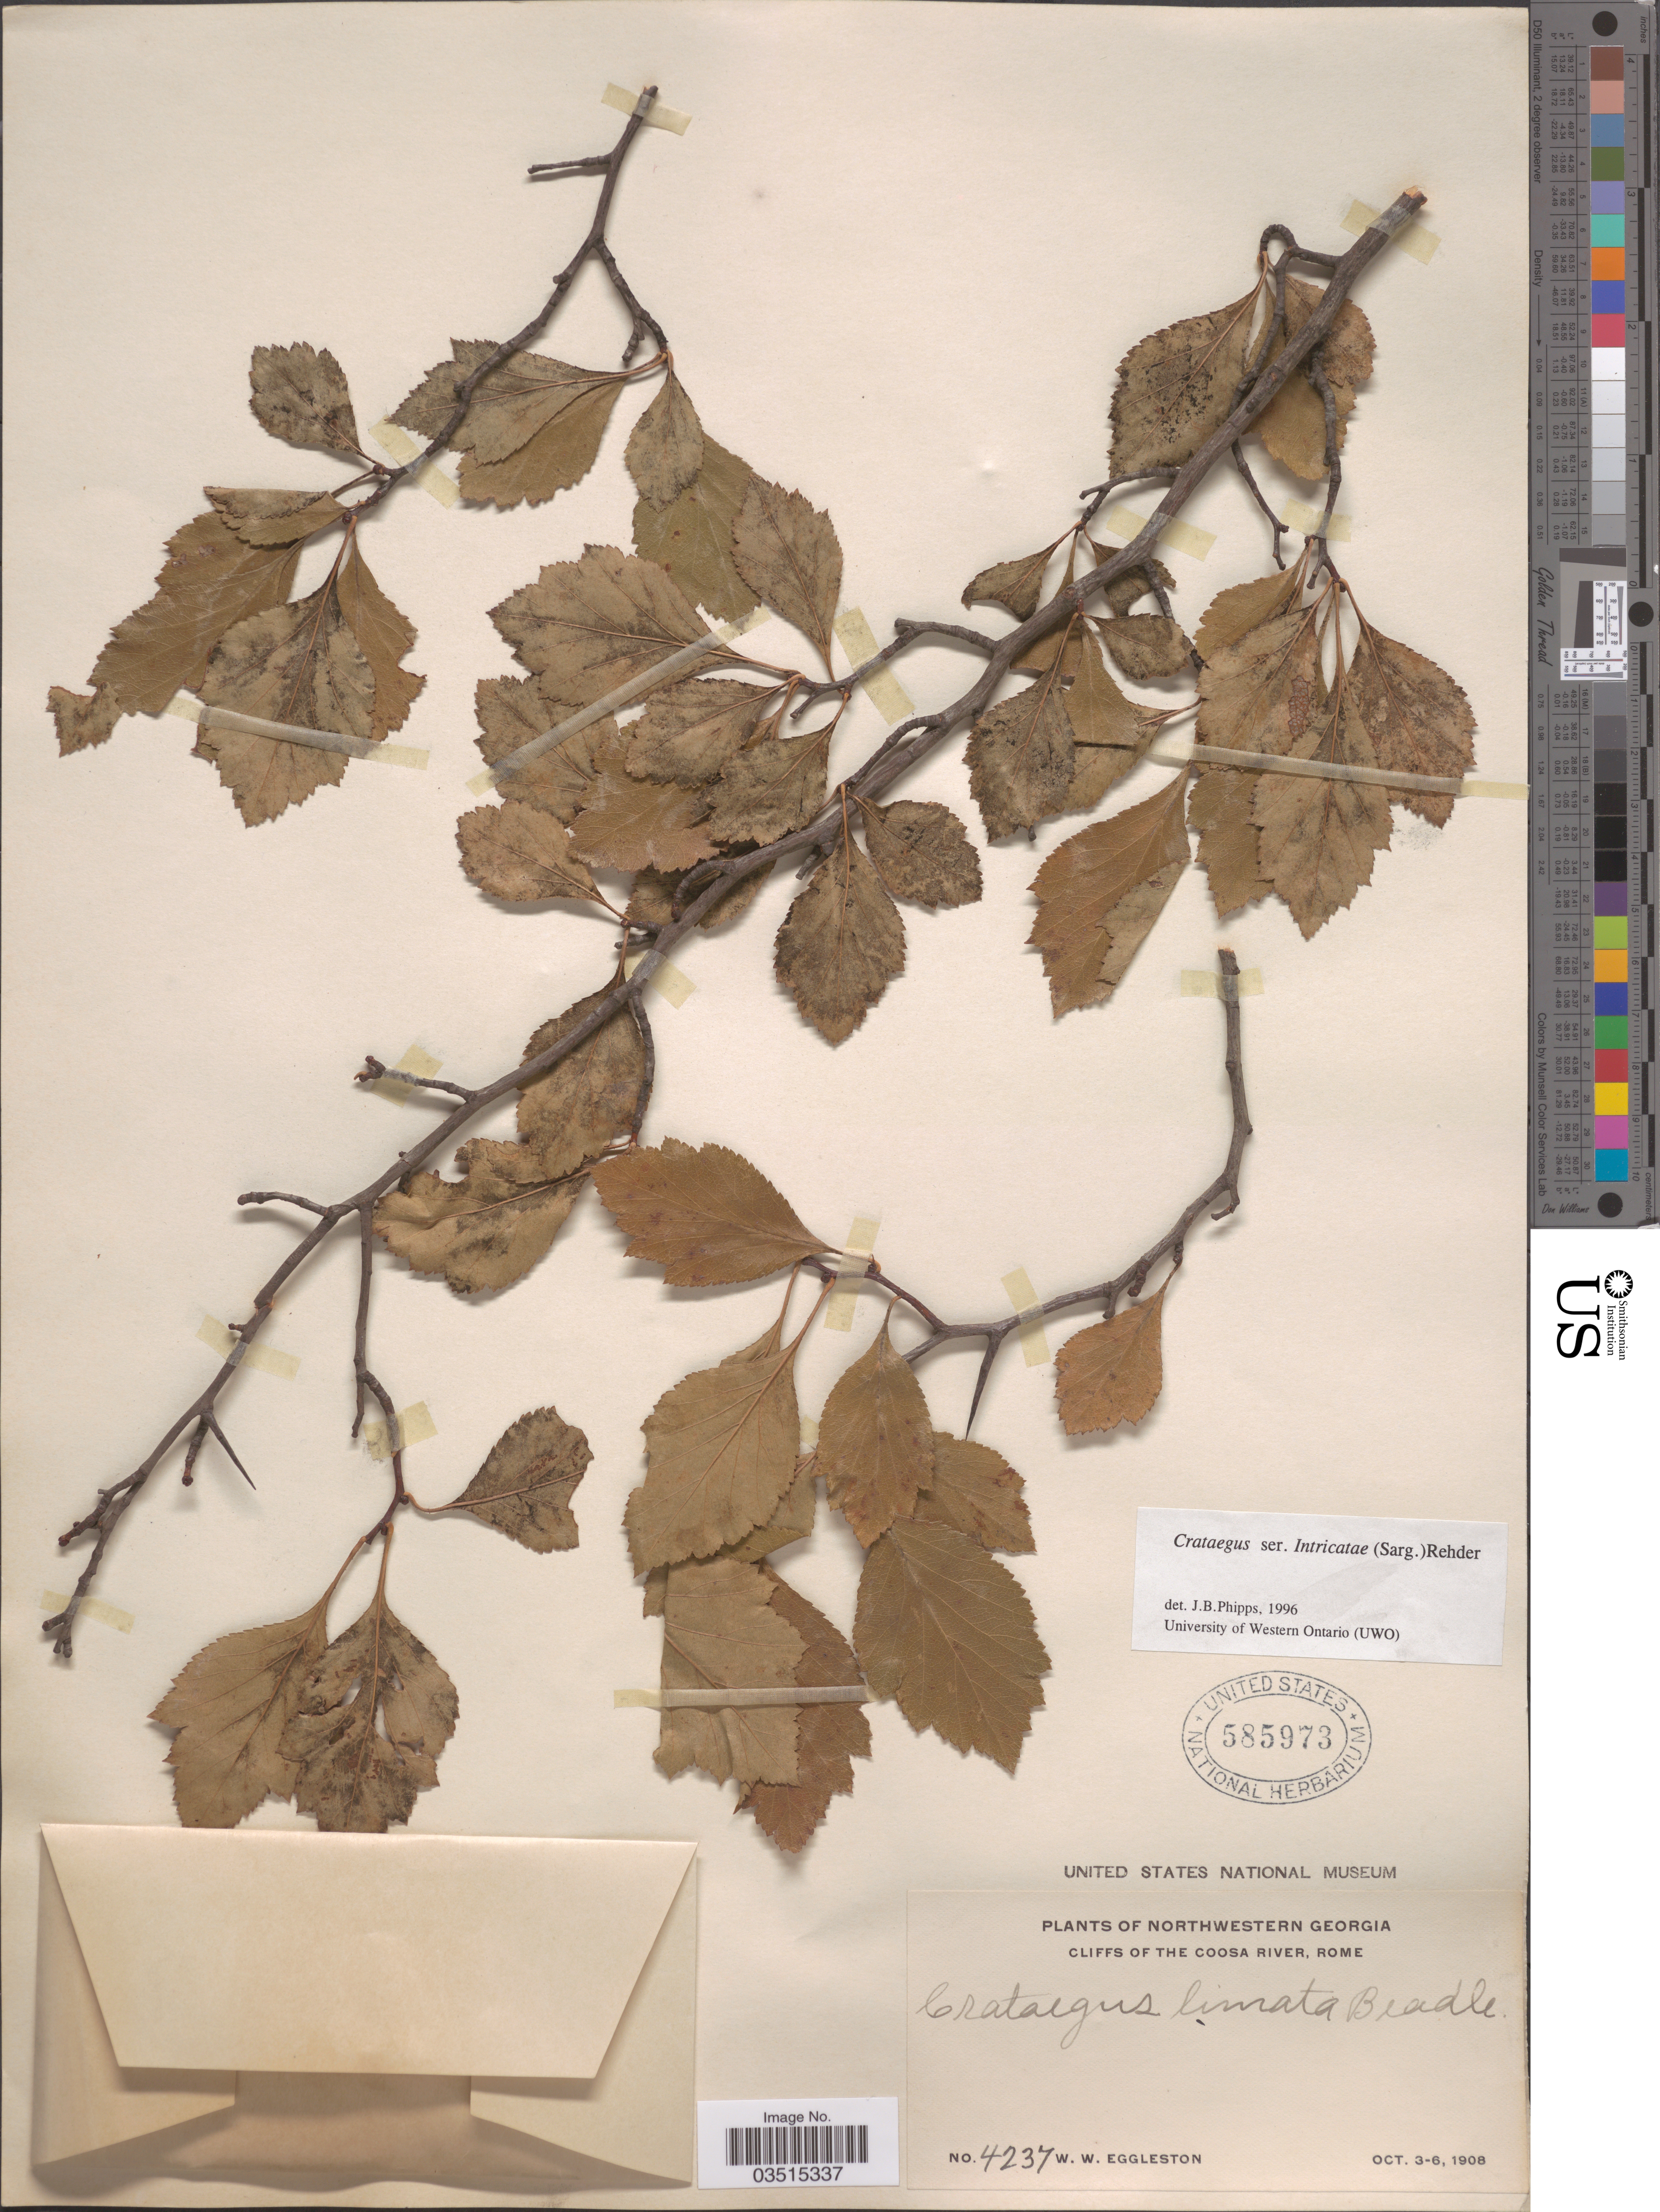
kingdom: Plantae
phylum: Tracheophyta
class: Magnoliopsida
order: Rosales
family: Rosaceae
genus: Crataegus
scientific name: Crataegus limata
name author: Beadle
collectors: W. W. Eggleston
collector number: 4237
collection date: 1908-10-03/1908-10-06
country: United States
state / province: Georgia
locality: Northwestern Georgia. The Coosa River, Rome.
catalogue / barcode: US 585973